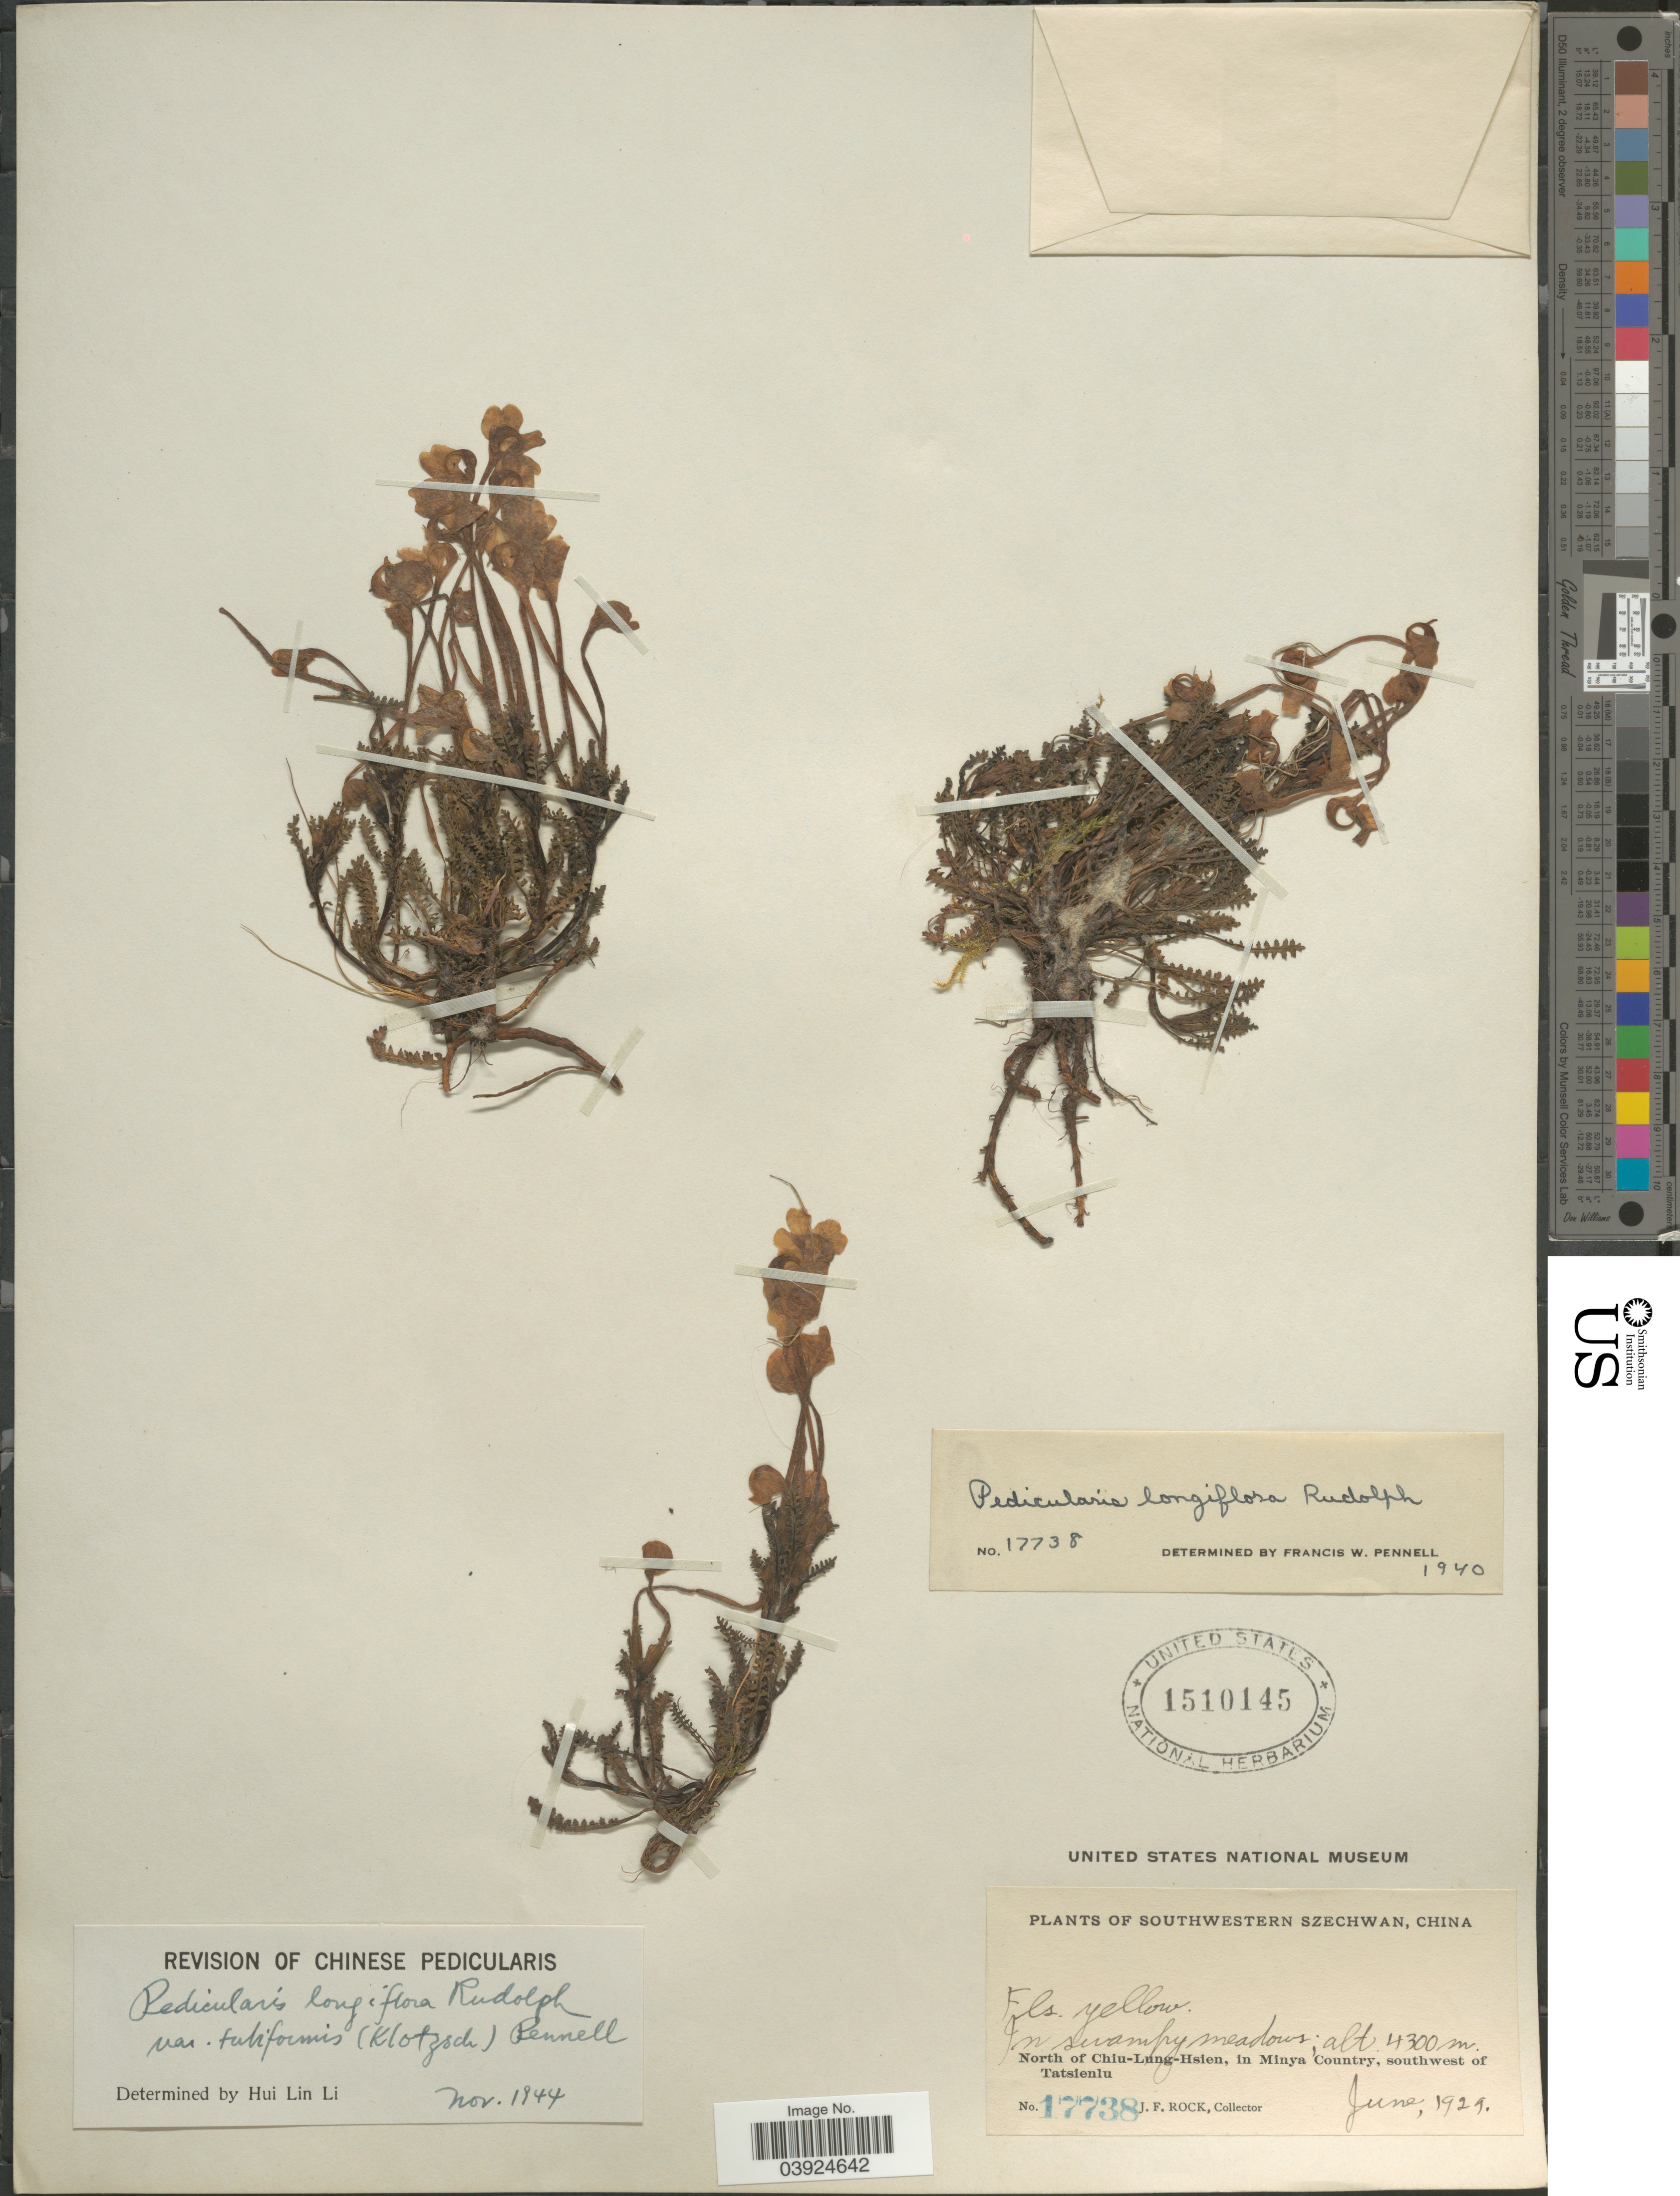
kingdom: Plantae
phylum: Tracheophyta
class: Magnoliopsida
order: Lamiales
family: Orobanchaceae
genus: Pedicularis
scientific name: Pedicularis longiflora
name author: Rudolph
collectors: J. Rock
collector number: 17738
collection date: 1929-06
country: China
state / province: Sichuan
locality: Southwestern Szechwan. North of Chiu-Lung-Hsien, in Minya Country, southwest of Tatsienlu.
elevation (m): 4300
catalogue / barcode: US 1510145